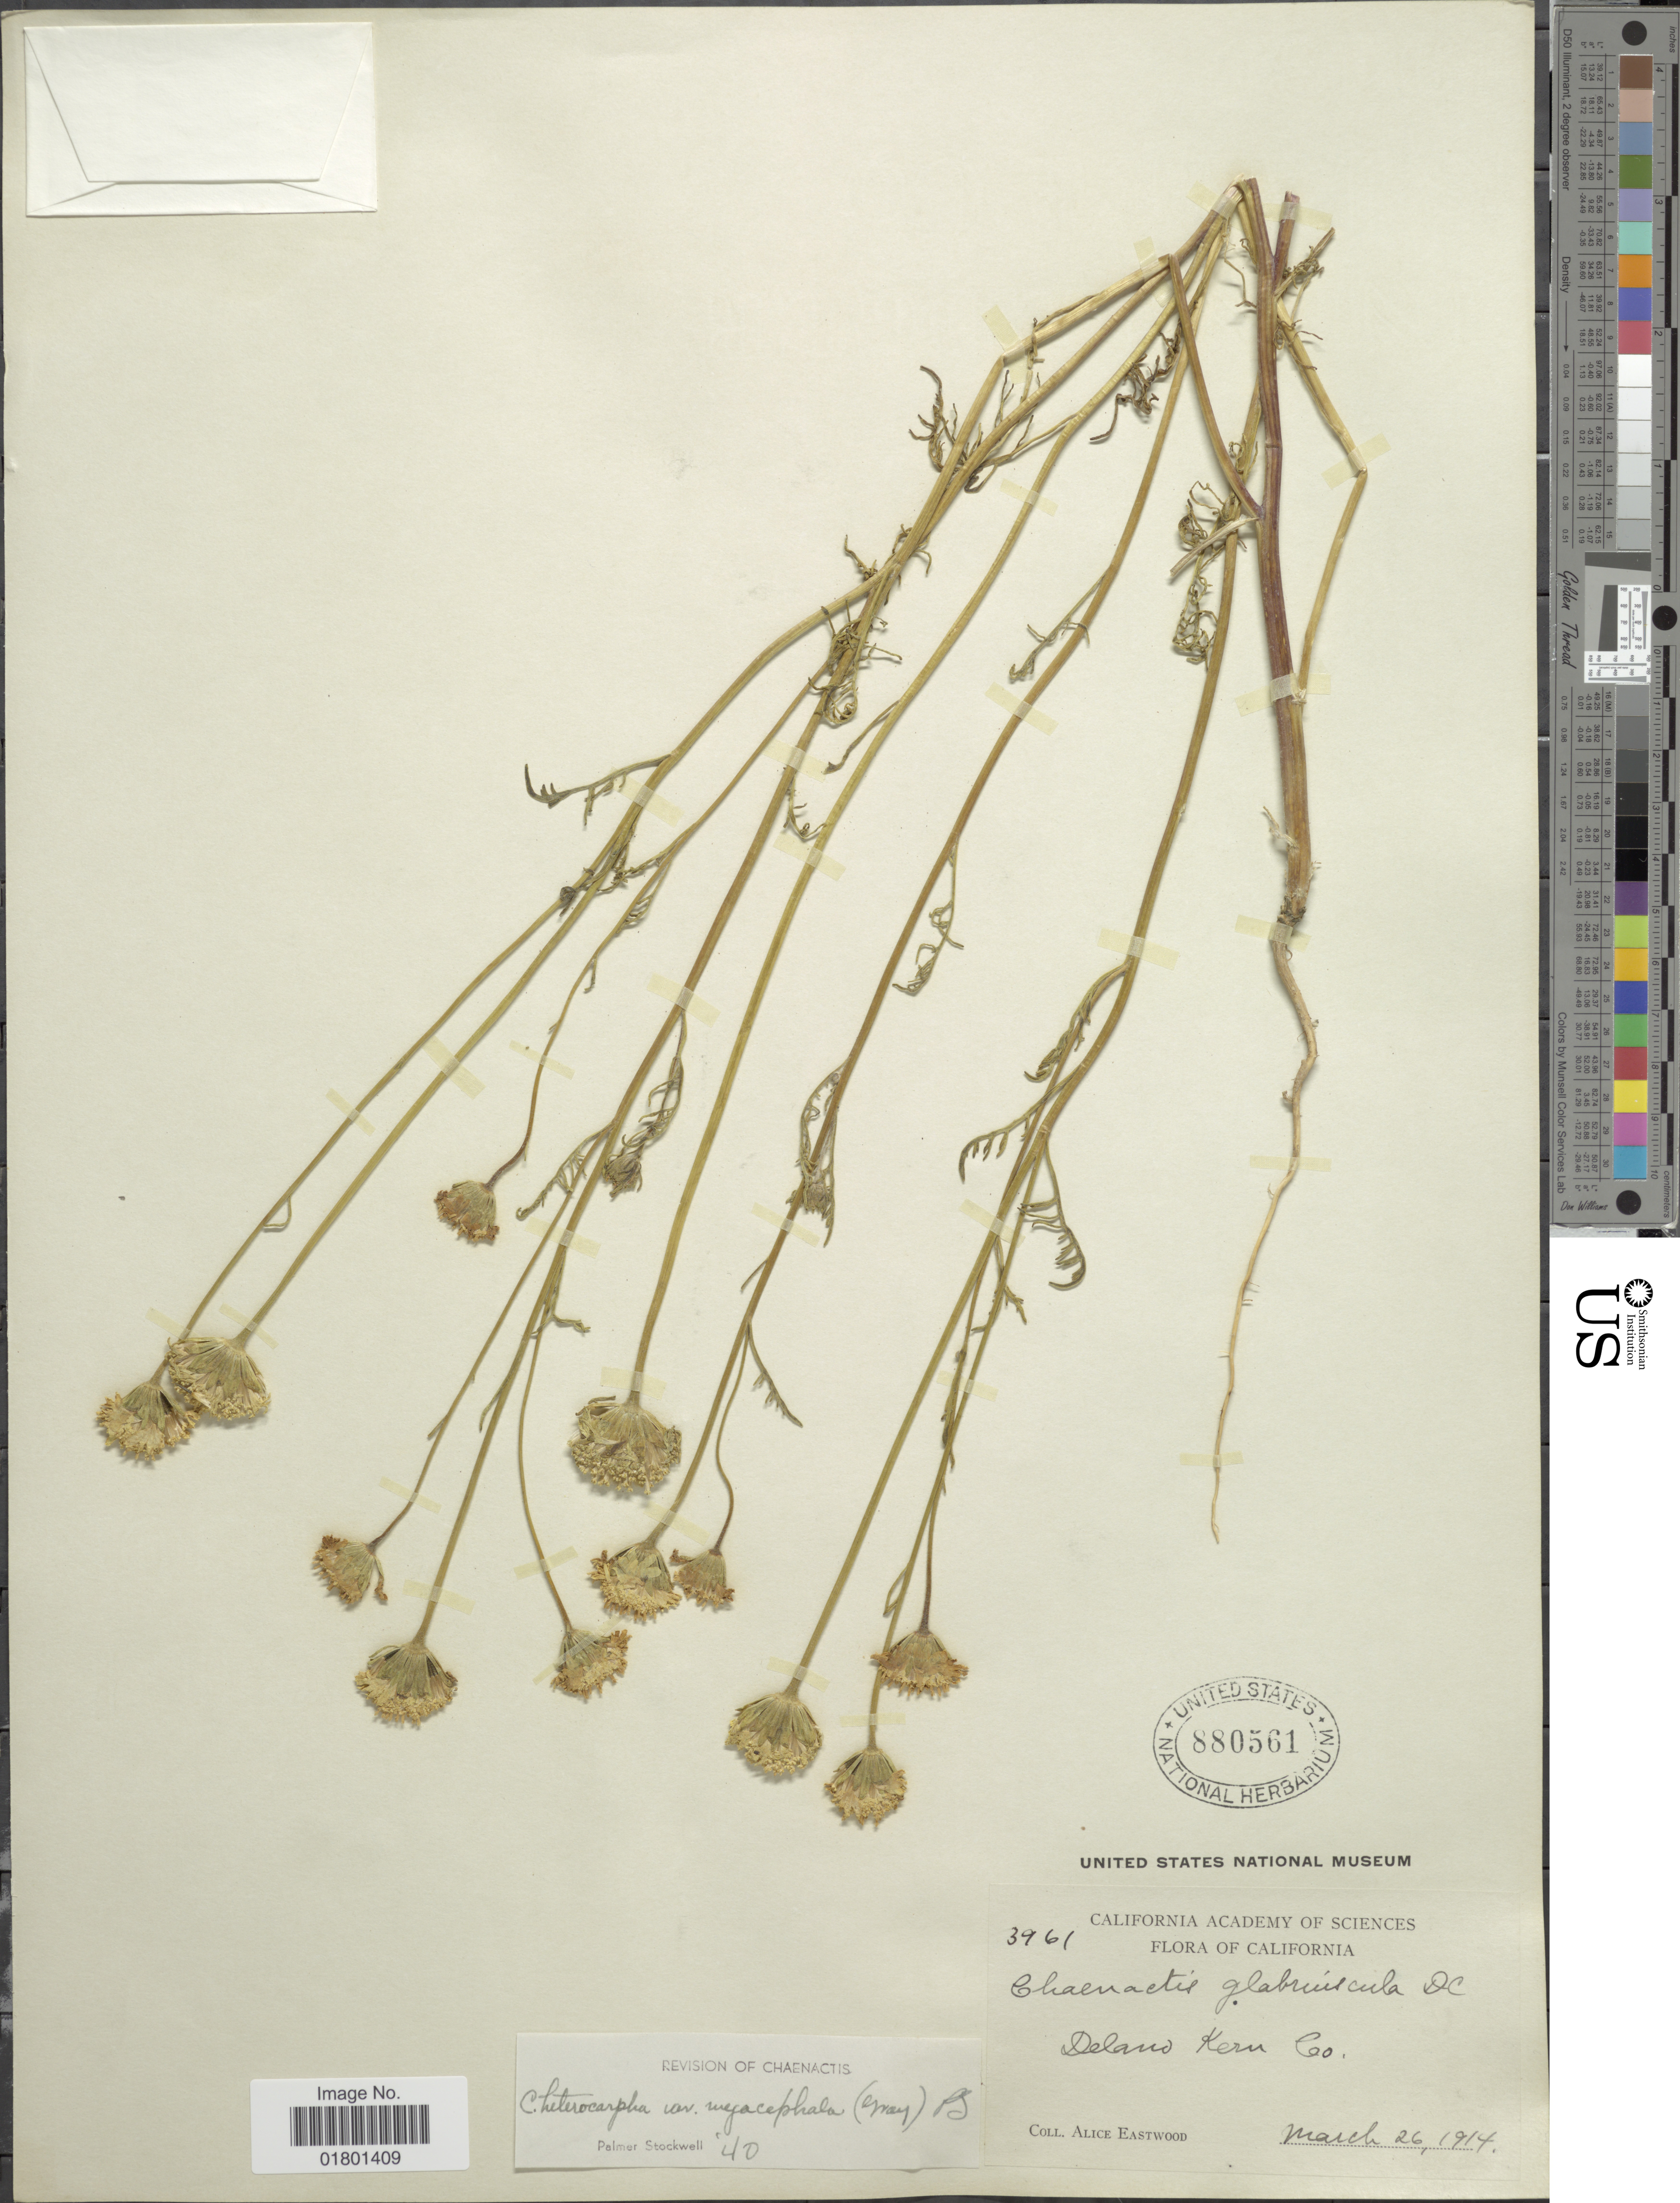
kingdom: Plantae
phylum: Tracheophyta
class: Magnoliopsida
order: Asterales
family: Asteraceae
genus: Chaenactis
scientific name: Chaenactis heterocarpha var. megacephala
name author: (A. Gray) Stockw.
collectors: A. Eastwood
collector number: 3961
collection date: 1914-03-26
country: United States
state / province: California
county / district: Kern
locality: Delano Kern Co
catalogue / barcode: US 880561